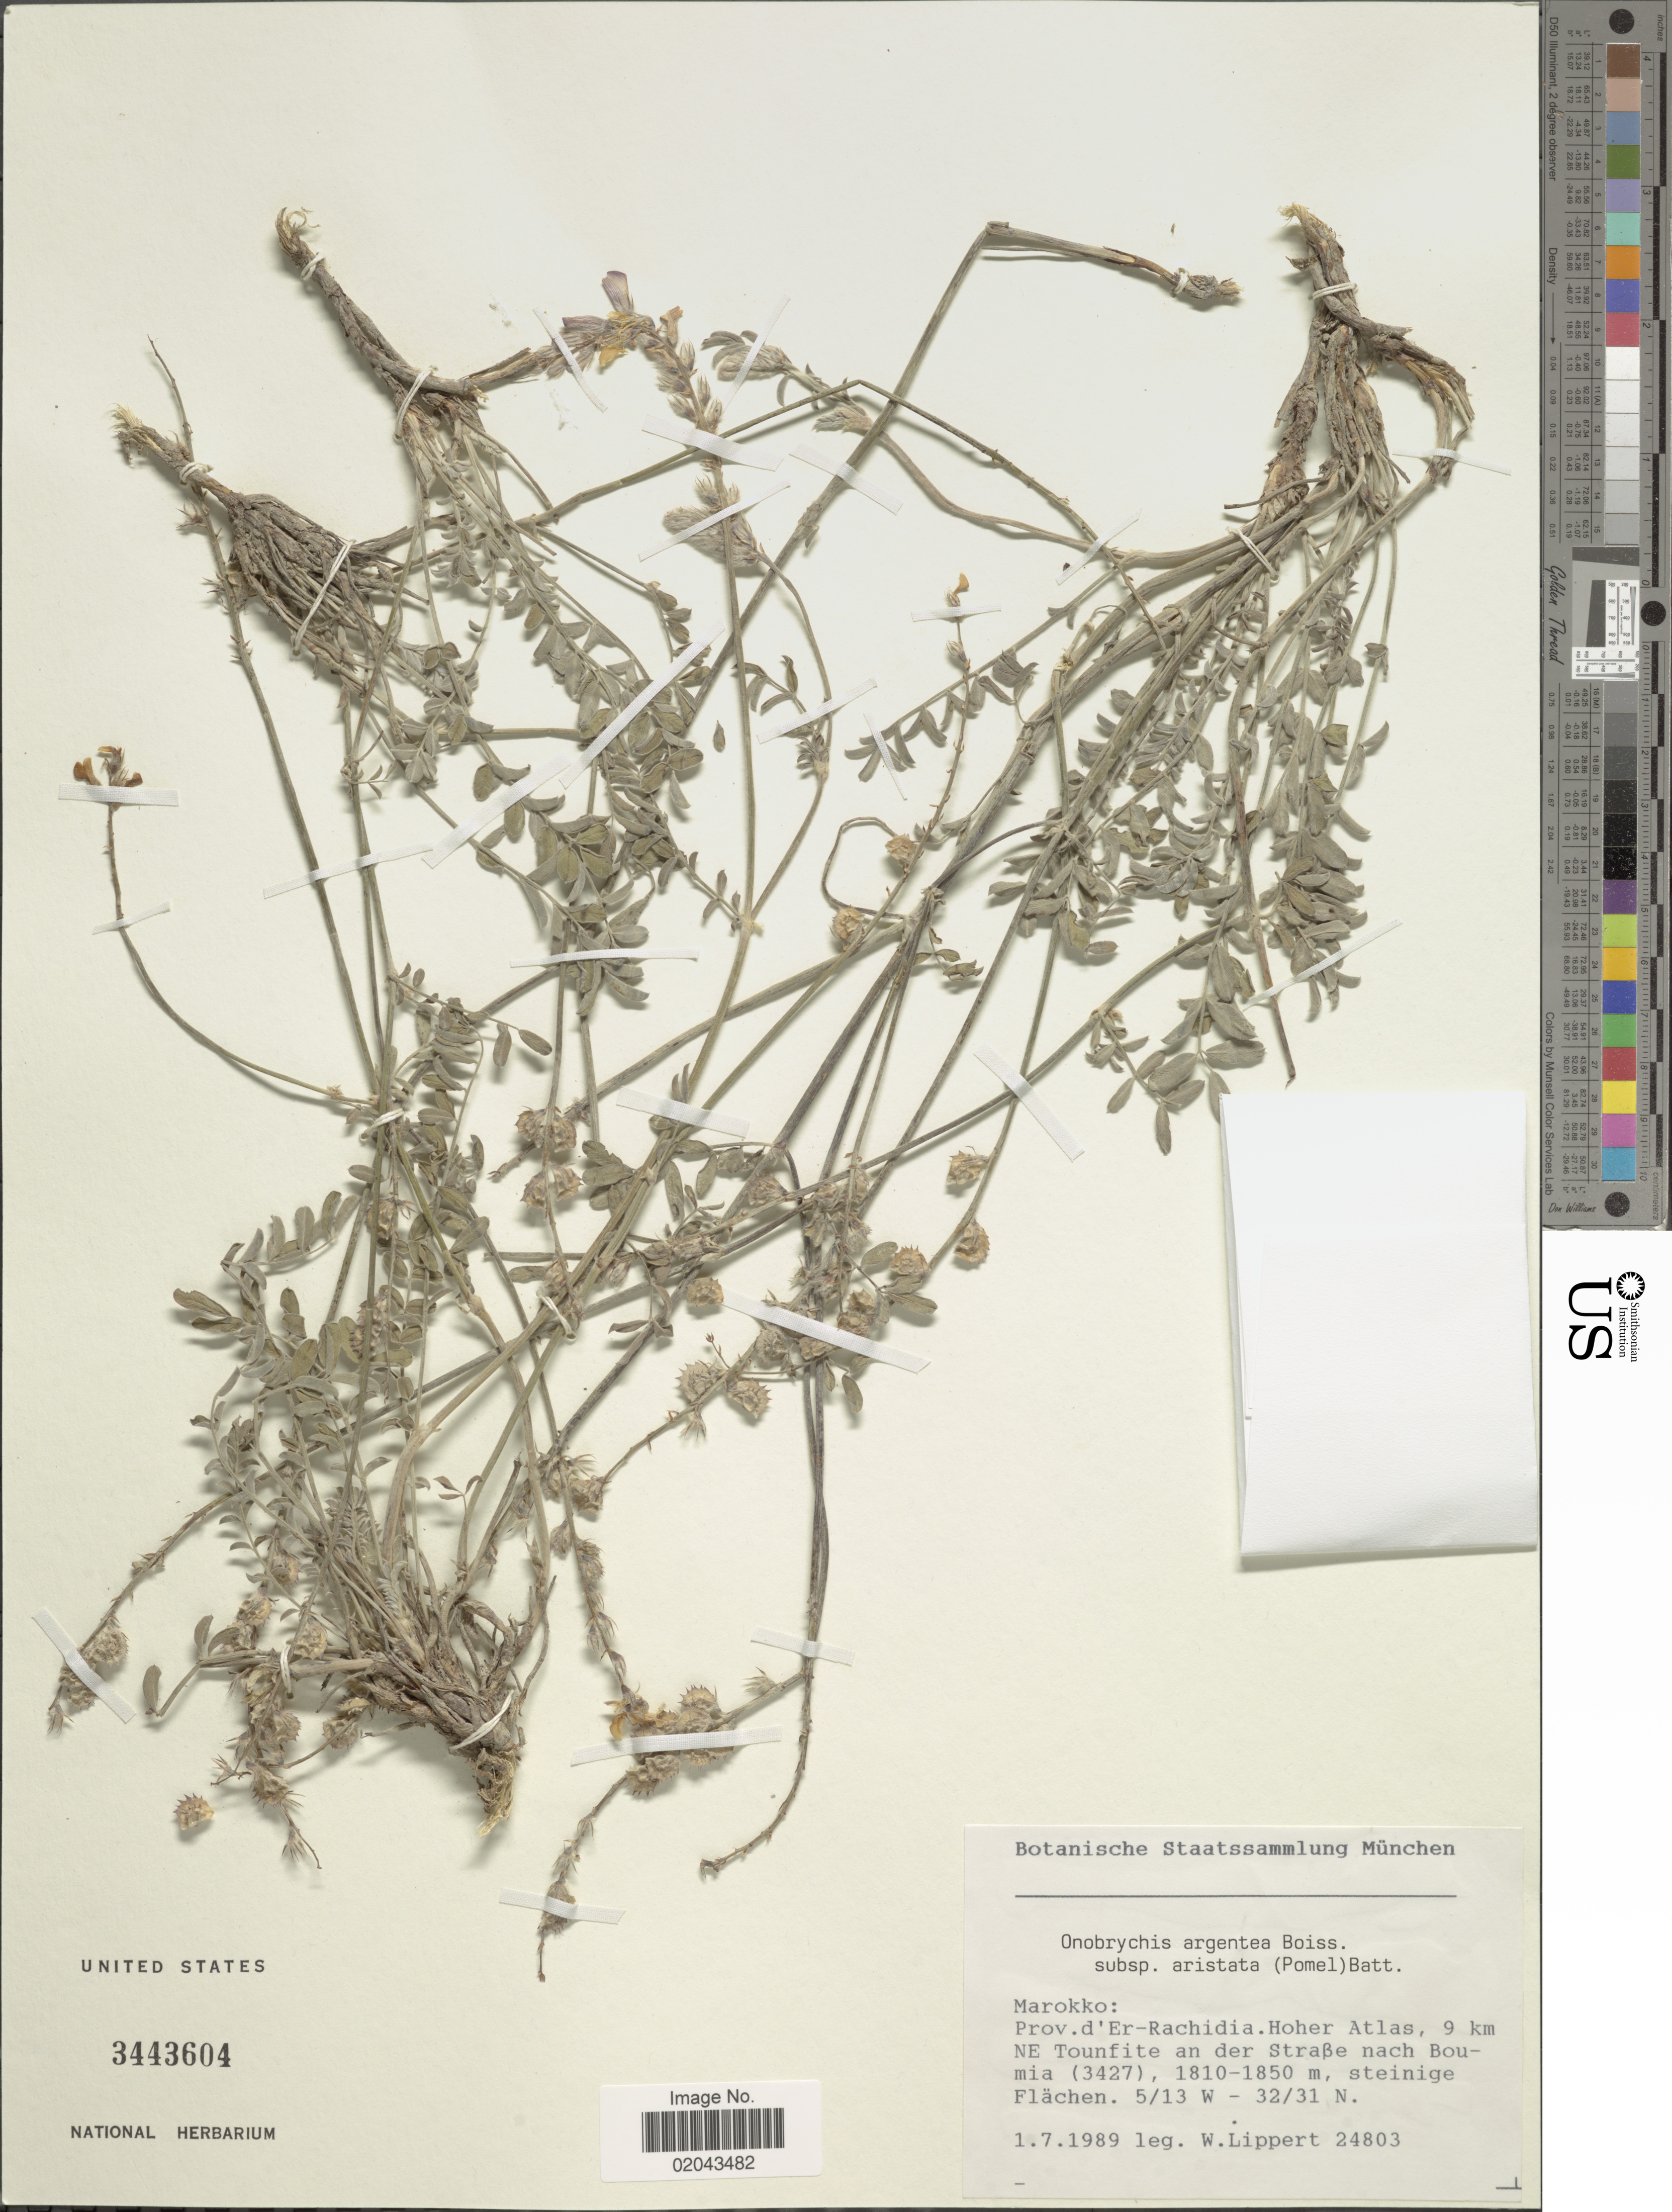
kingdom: Plantae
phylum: Tracheophyta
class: Magnoliopsida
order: Fabales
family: Fabaceae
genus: Onobrychis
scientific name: Onobrychis argentea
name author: Boiss.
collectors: W. Lippert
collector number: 24803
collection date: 1989-07-01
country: Morocco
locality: Marokko: Prov. d'Er-Rachida, Hoher Atlas, 9 km NE Tounfite an der Strasse nach Boumia (3427)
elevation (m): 1810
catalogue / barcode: US 3443604